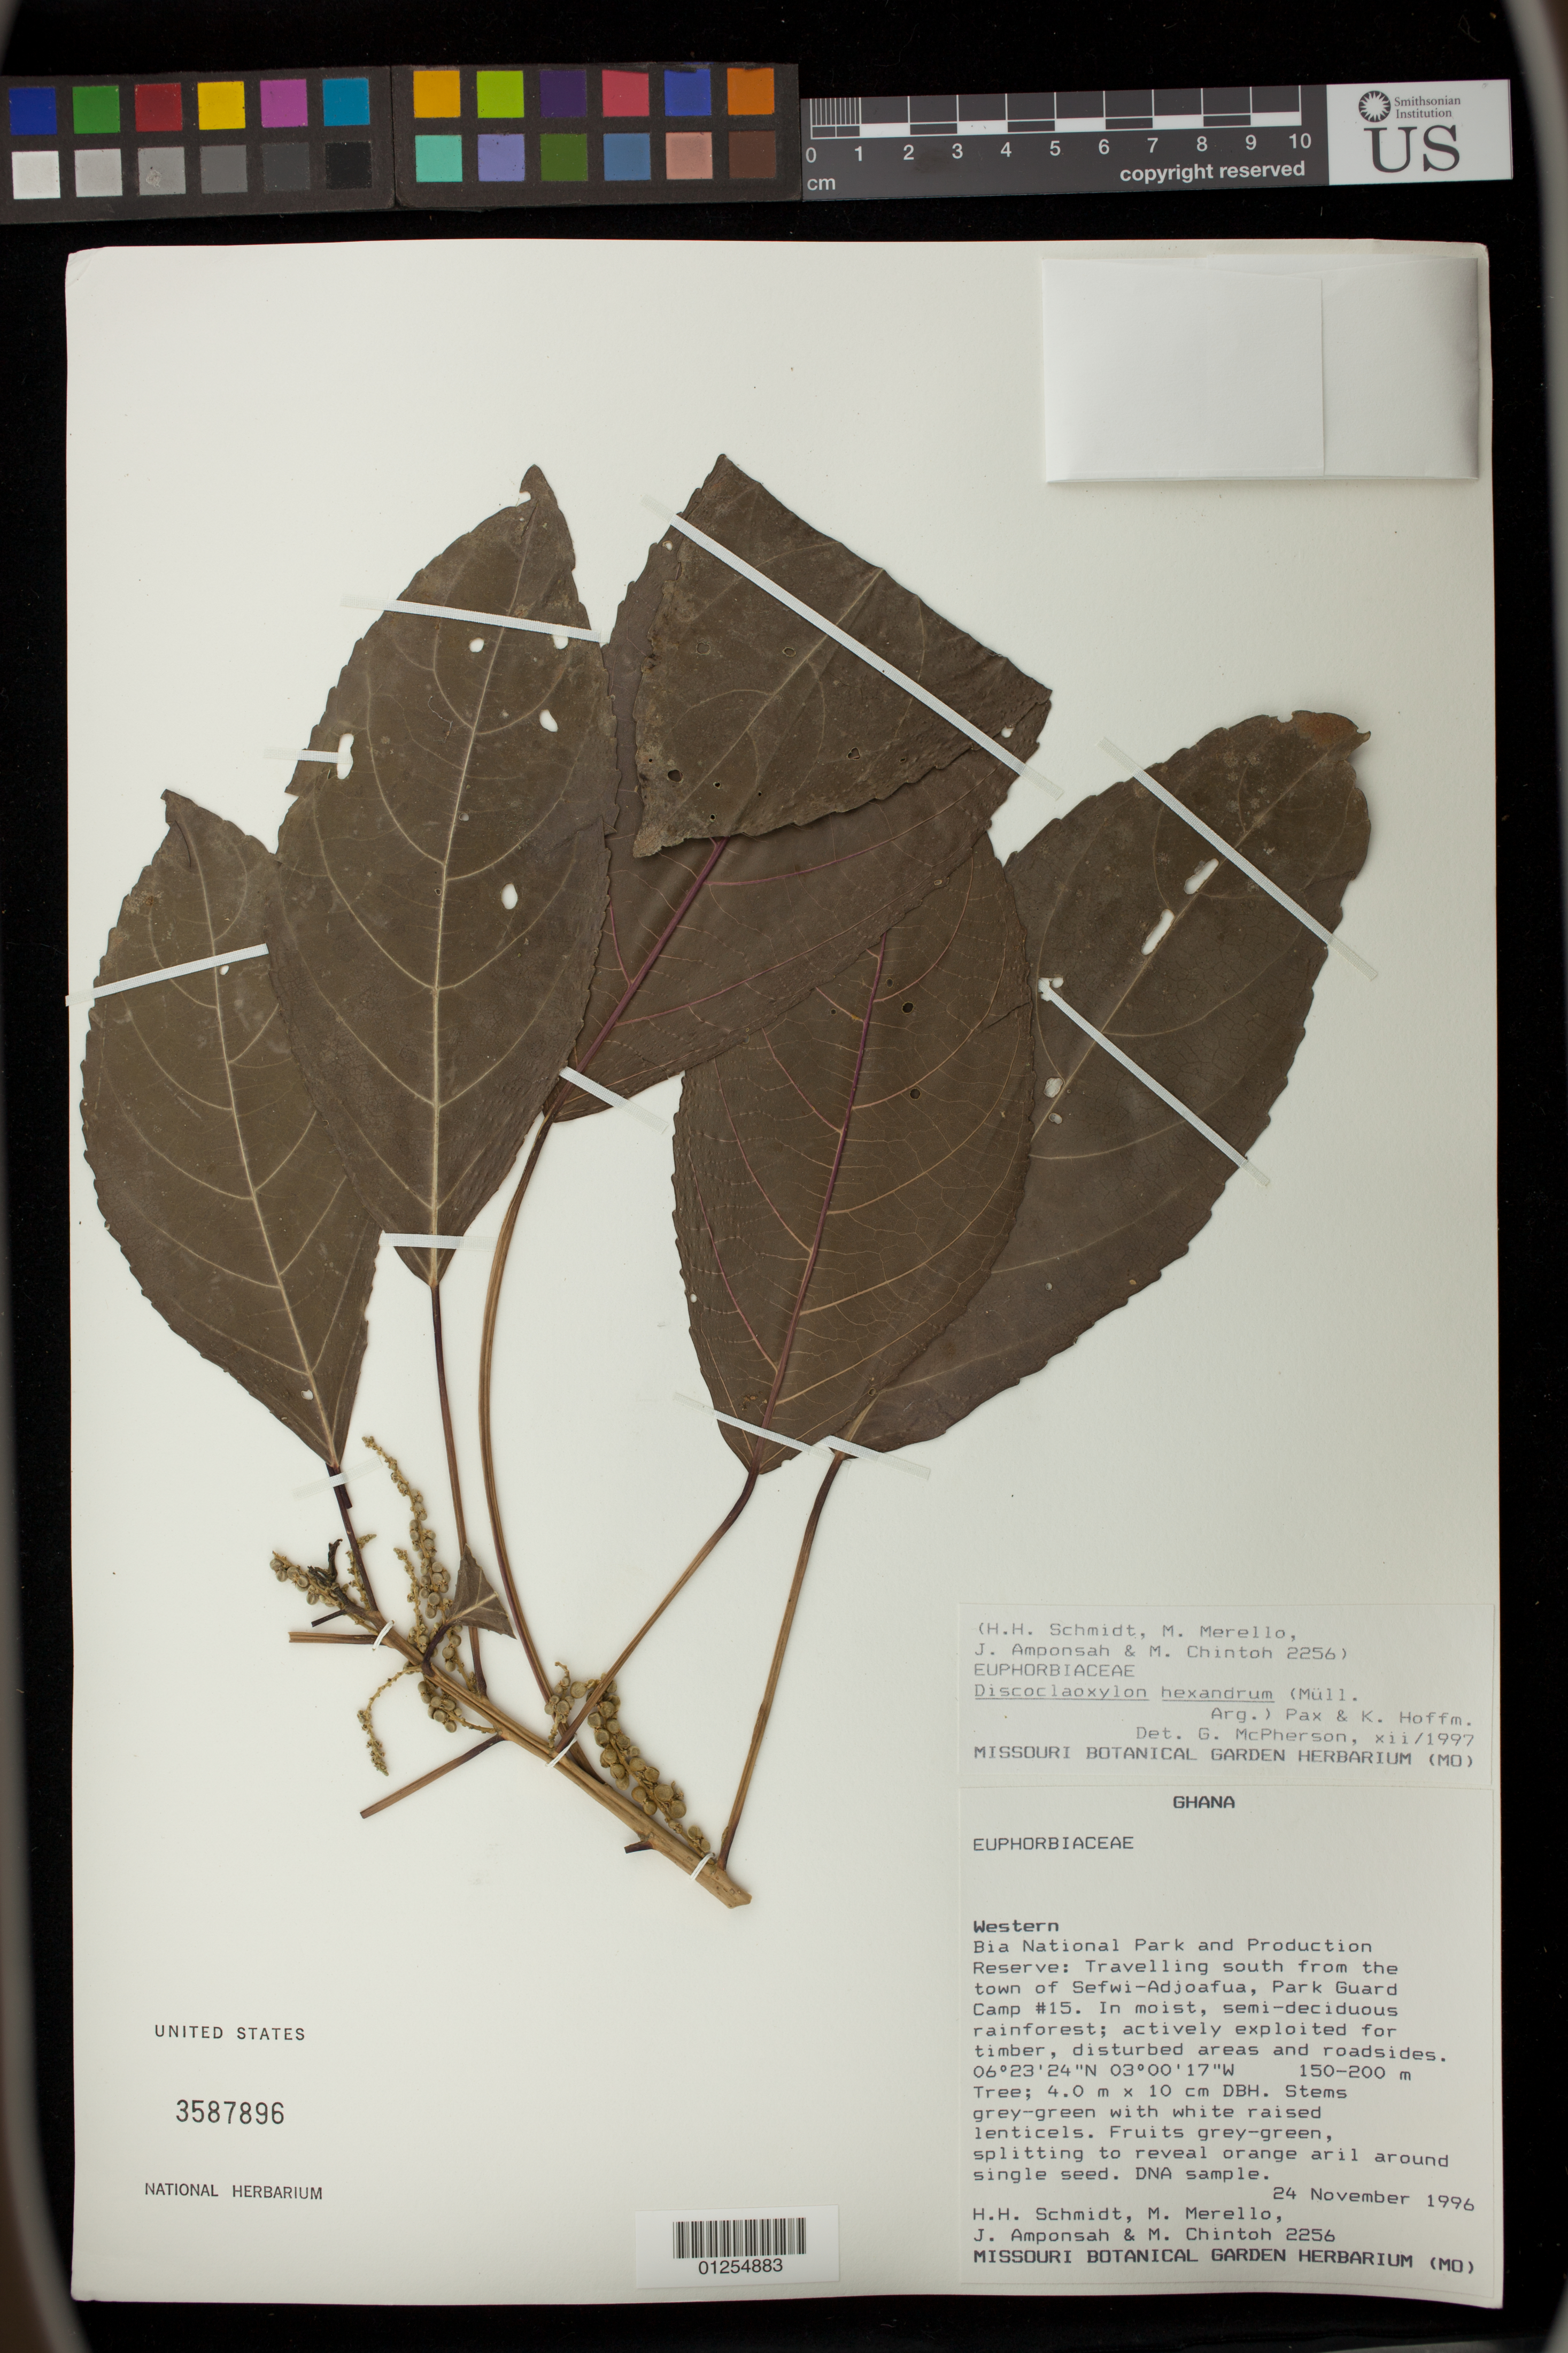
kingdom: Plantae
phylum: Tracheophyta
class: Magnoliopsida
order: Malpighiales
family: Euphorbiaceae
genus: Discoclaoxylon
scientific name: Discoclaoxylon hexandrum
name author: (Müll. Arg.) Pax & K. Hoffm.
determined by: Barberá, P.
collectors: H. H. Schmidt, M. Merello, J. Amponsah & M. Chintoh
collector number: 2256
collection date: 1996-11-24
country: Ghana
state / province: Western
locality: Bia National Park and Production Reserve: Travelling south from the town of Sefwi-Adjoafua, Park Guard Camp #15.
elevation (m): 150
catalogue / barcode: US 3587896